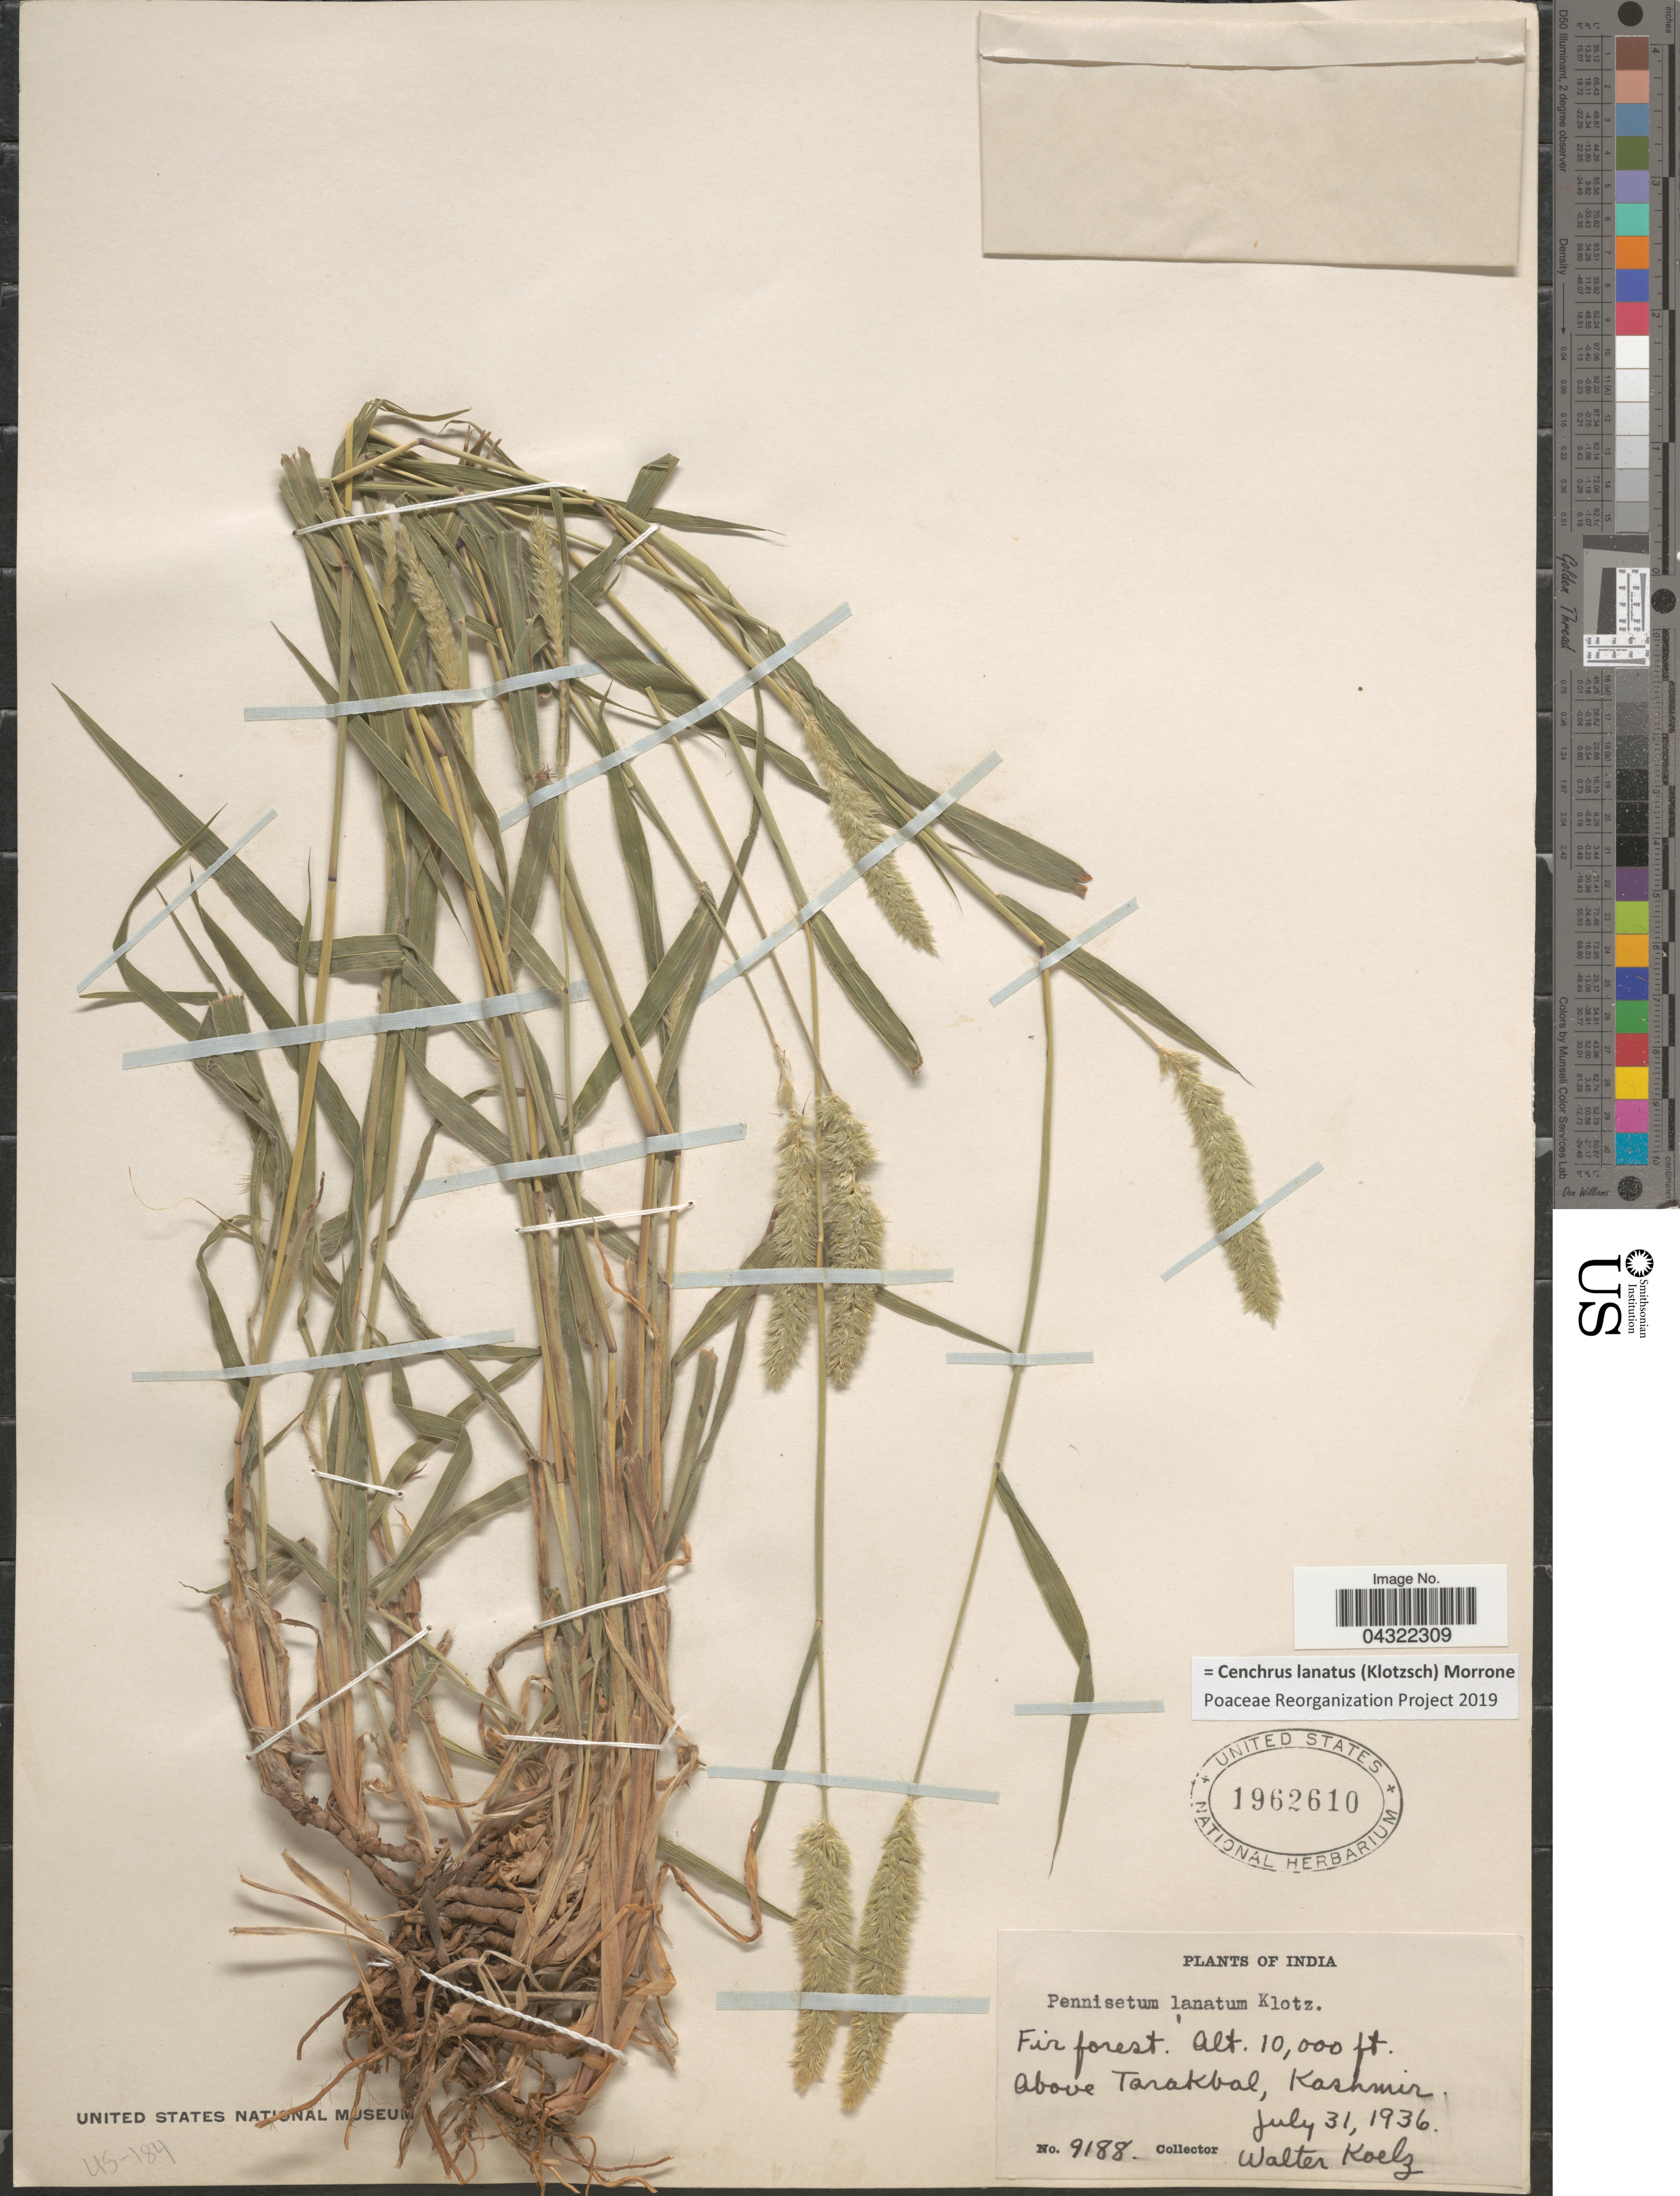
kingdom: Plantae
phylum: Tracheophyta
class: Liliopsida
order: Poales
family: Poaceae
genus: Cenchrus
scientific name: Cenchrus lanatus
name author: (Klotzsch) Morrone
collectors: W. N. Koelz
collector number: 9188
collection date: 1936-07-31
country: India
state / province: Jammu and Kashmir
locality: Fir forest. Above Tarakbal, Kashmir.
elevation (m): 3048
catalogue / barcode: US 1962610